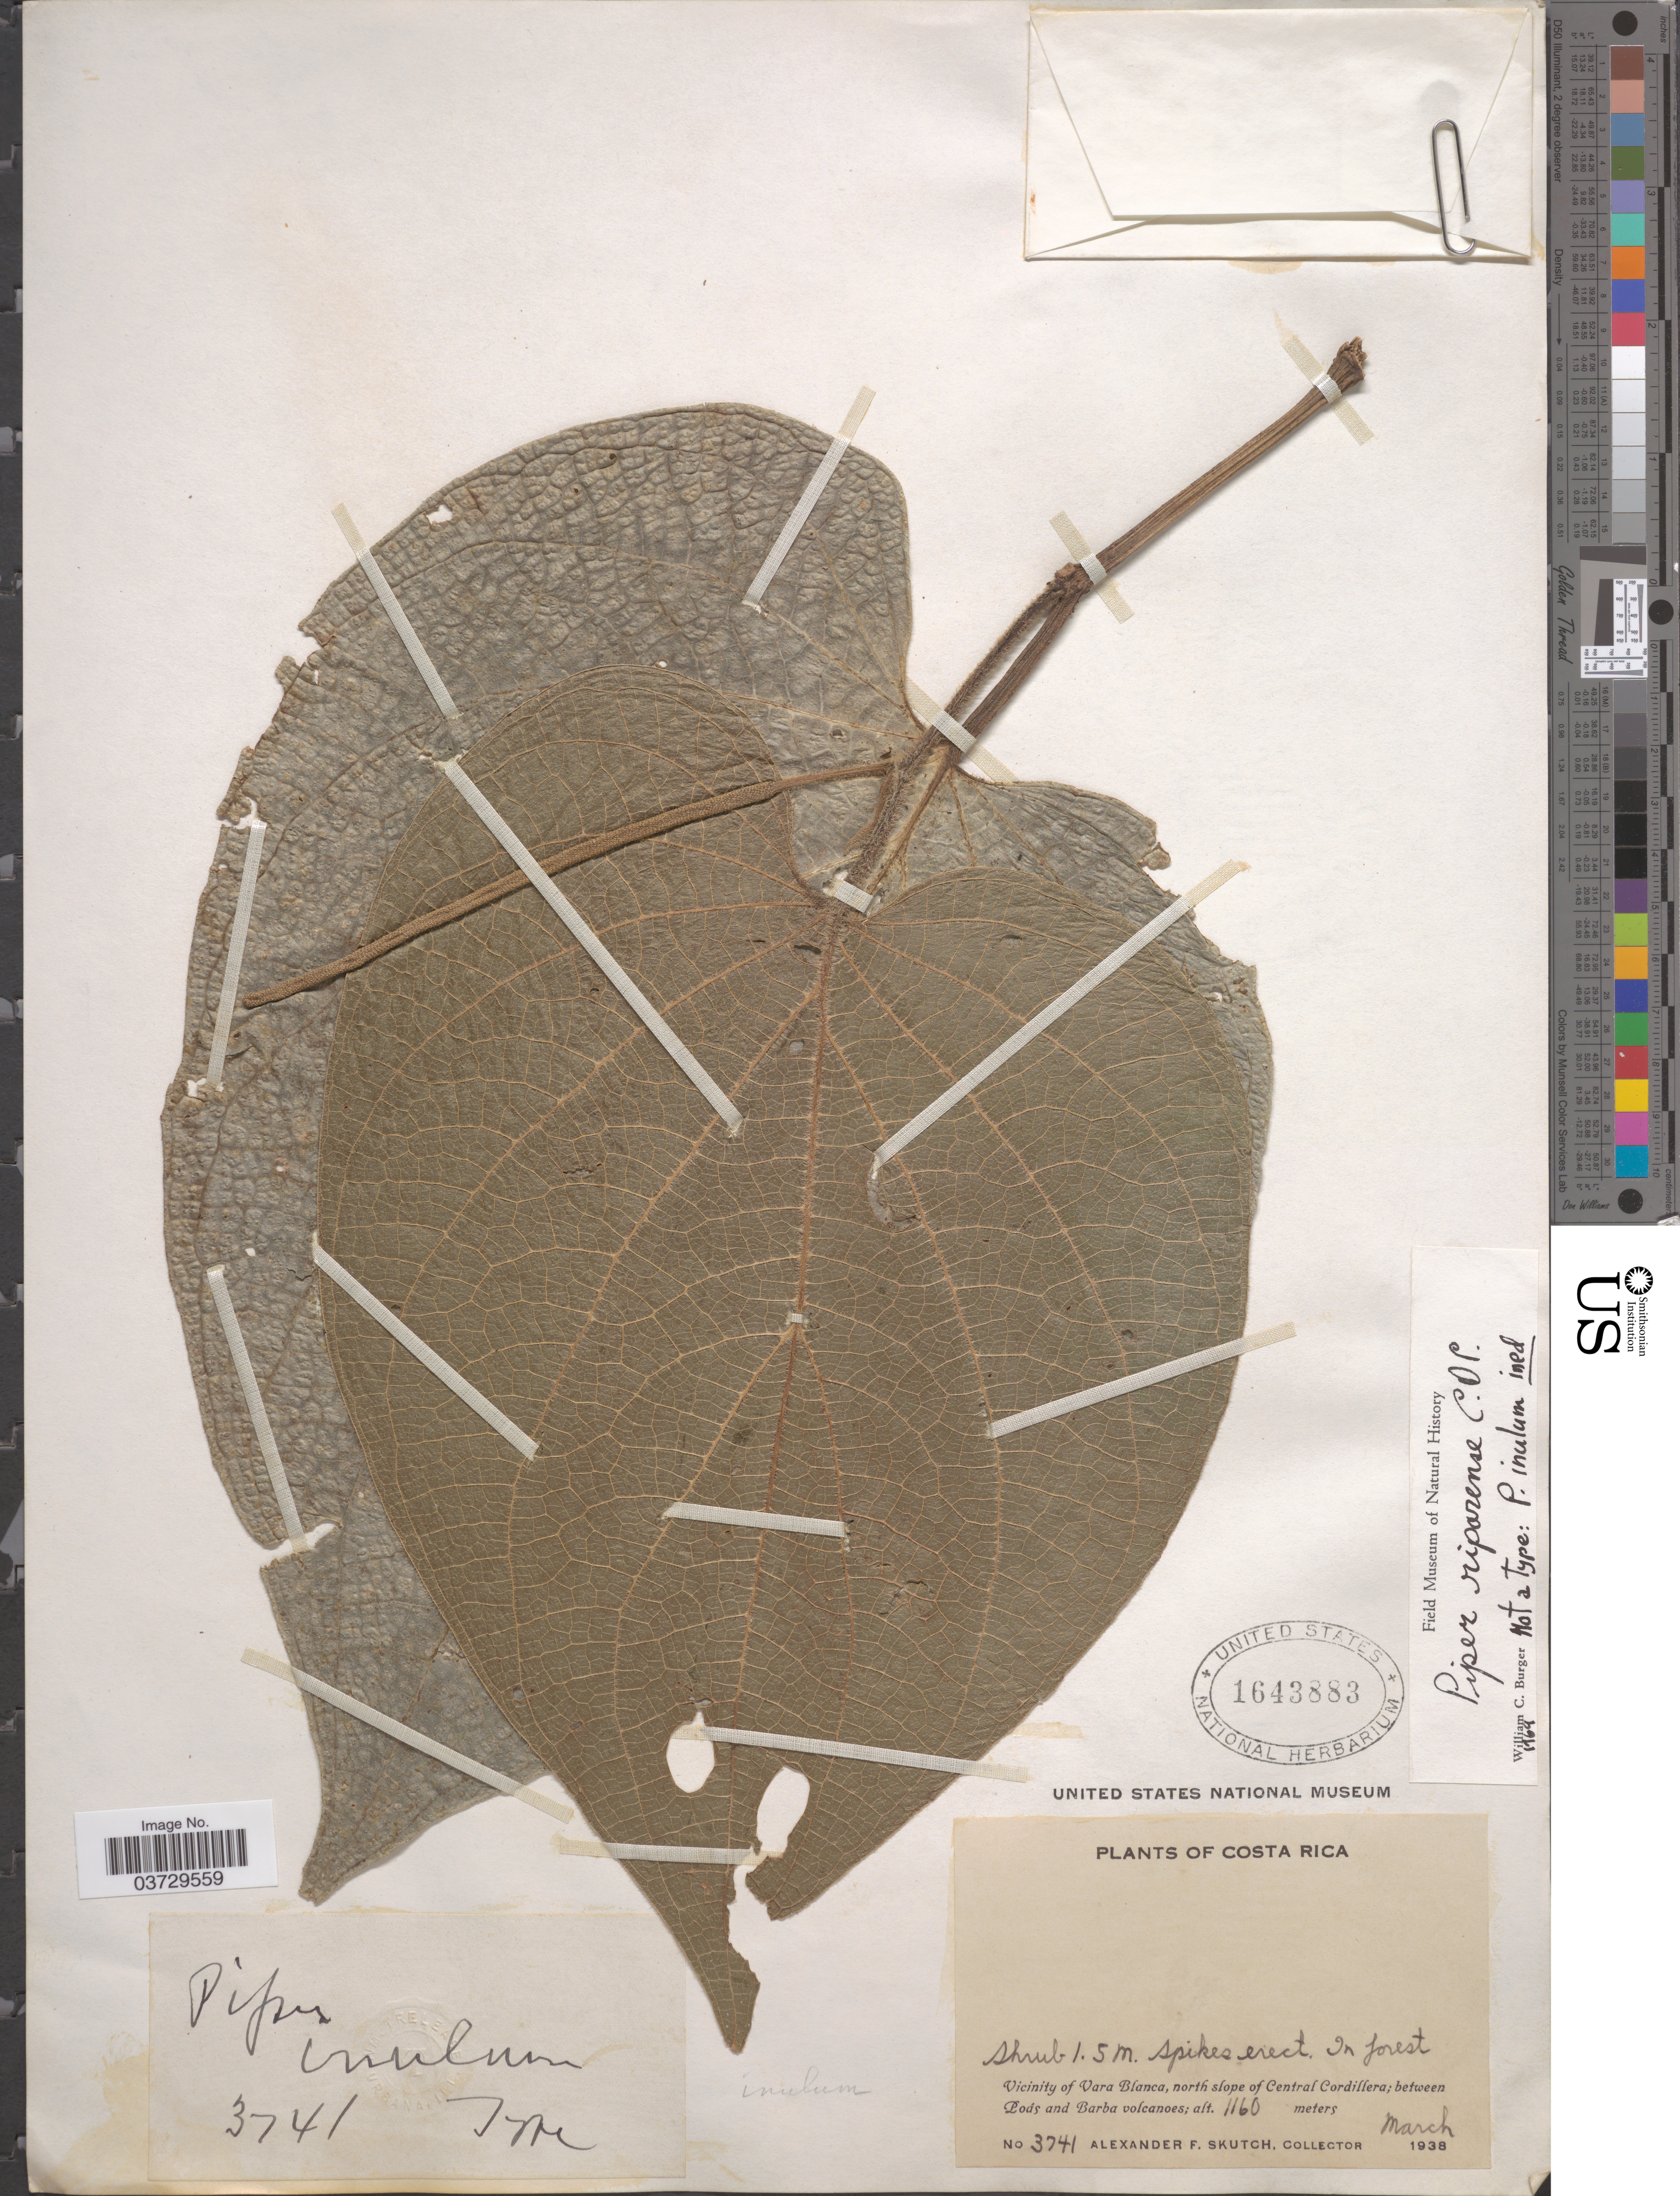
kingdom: Plantae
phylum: Tracheophyta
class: Magnoliopsida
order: Piperales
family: Piperaceae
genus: Piper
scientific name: Piper riparense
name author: C. DC. in Pittier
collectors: A. F. Skutch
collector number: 3741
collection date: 1938-03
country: Costa Rica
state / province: Heredia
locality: Vara Blanca de Sarapiquí, north slope of Central Cordillera, between Poás and Barba volcanoes.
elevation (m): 1160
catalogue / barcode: US 1643883